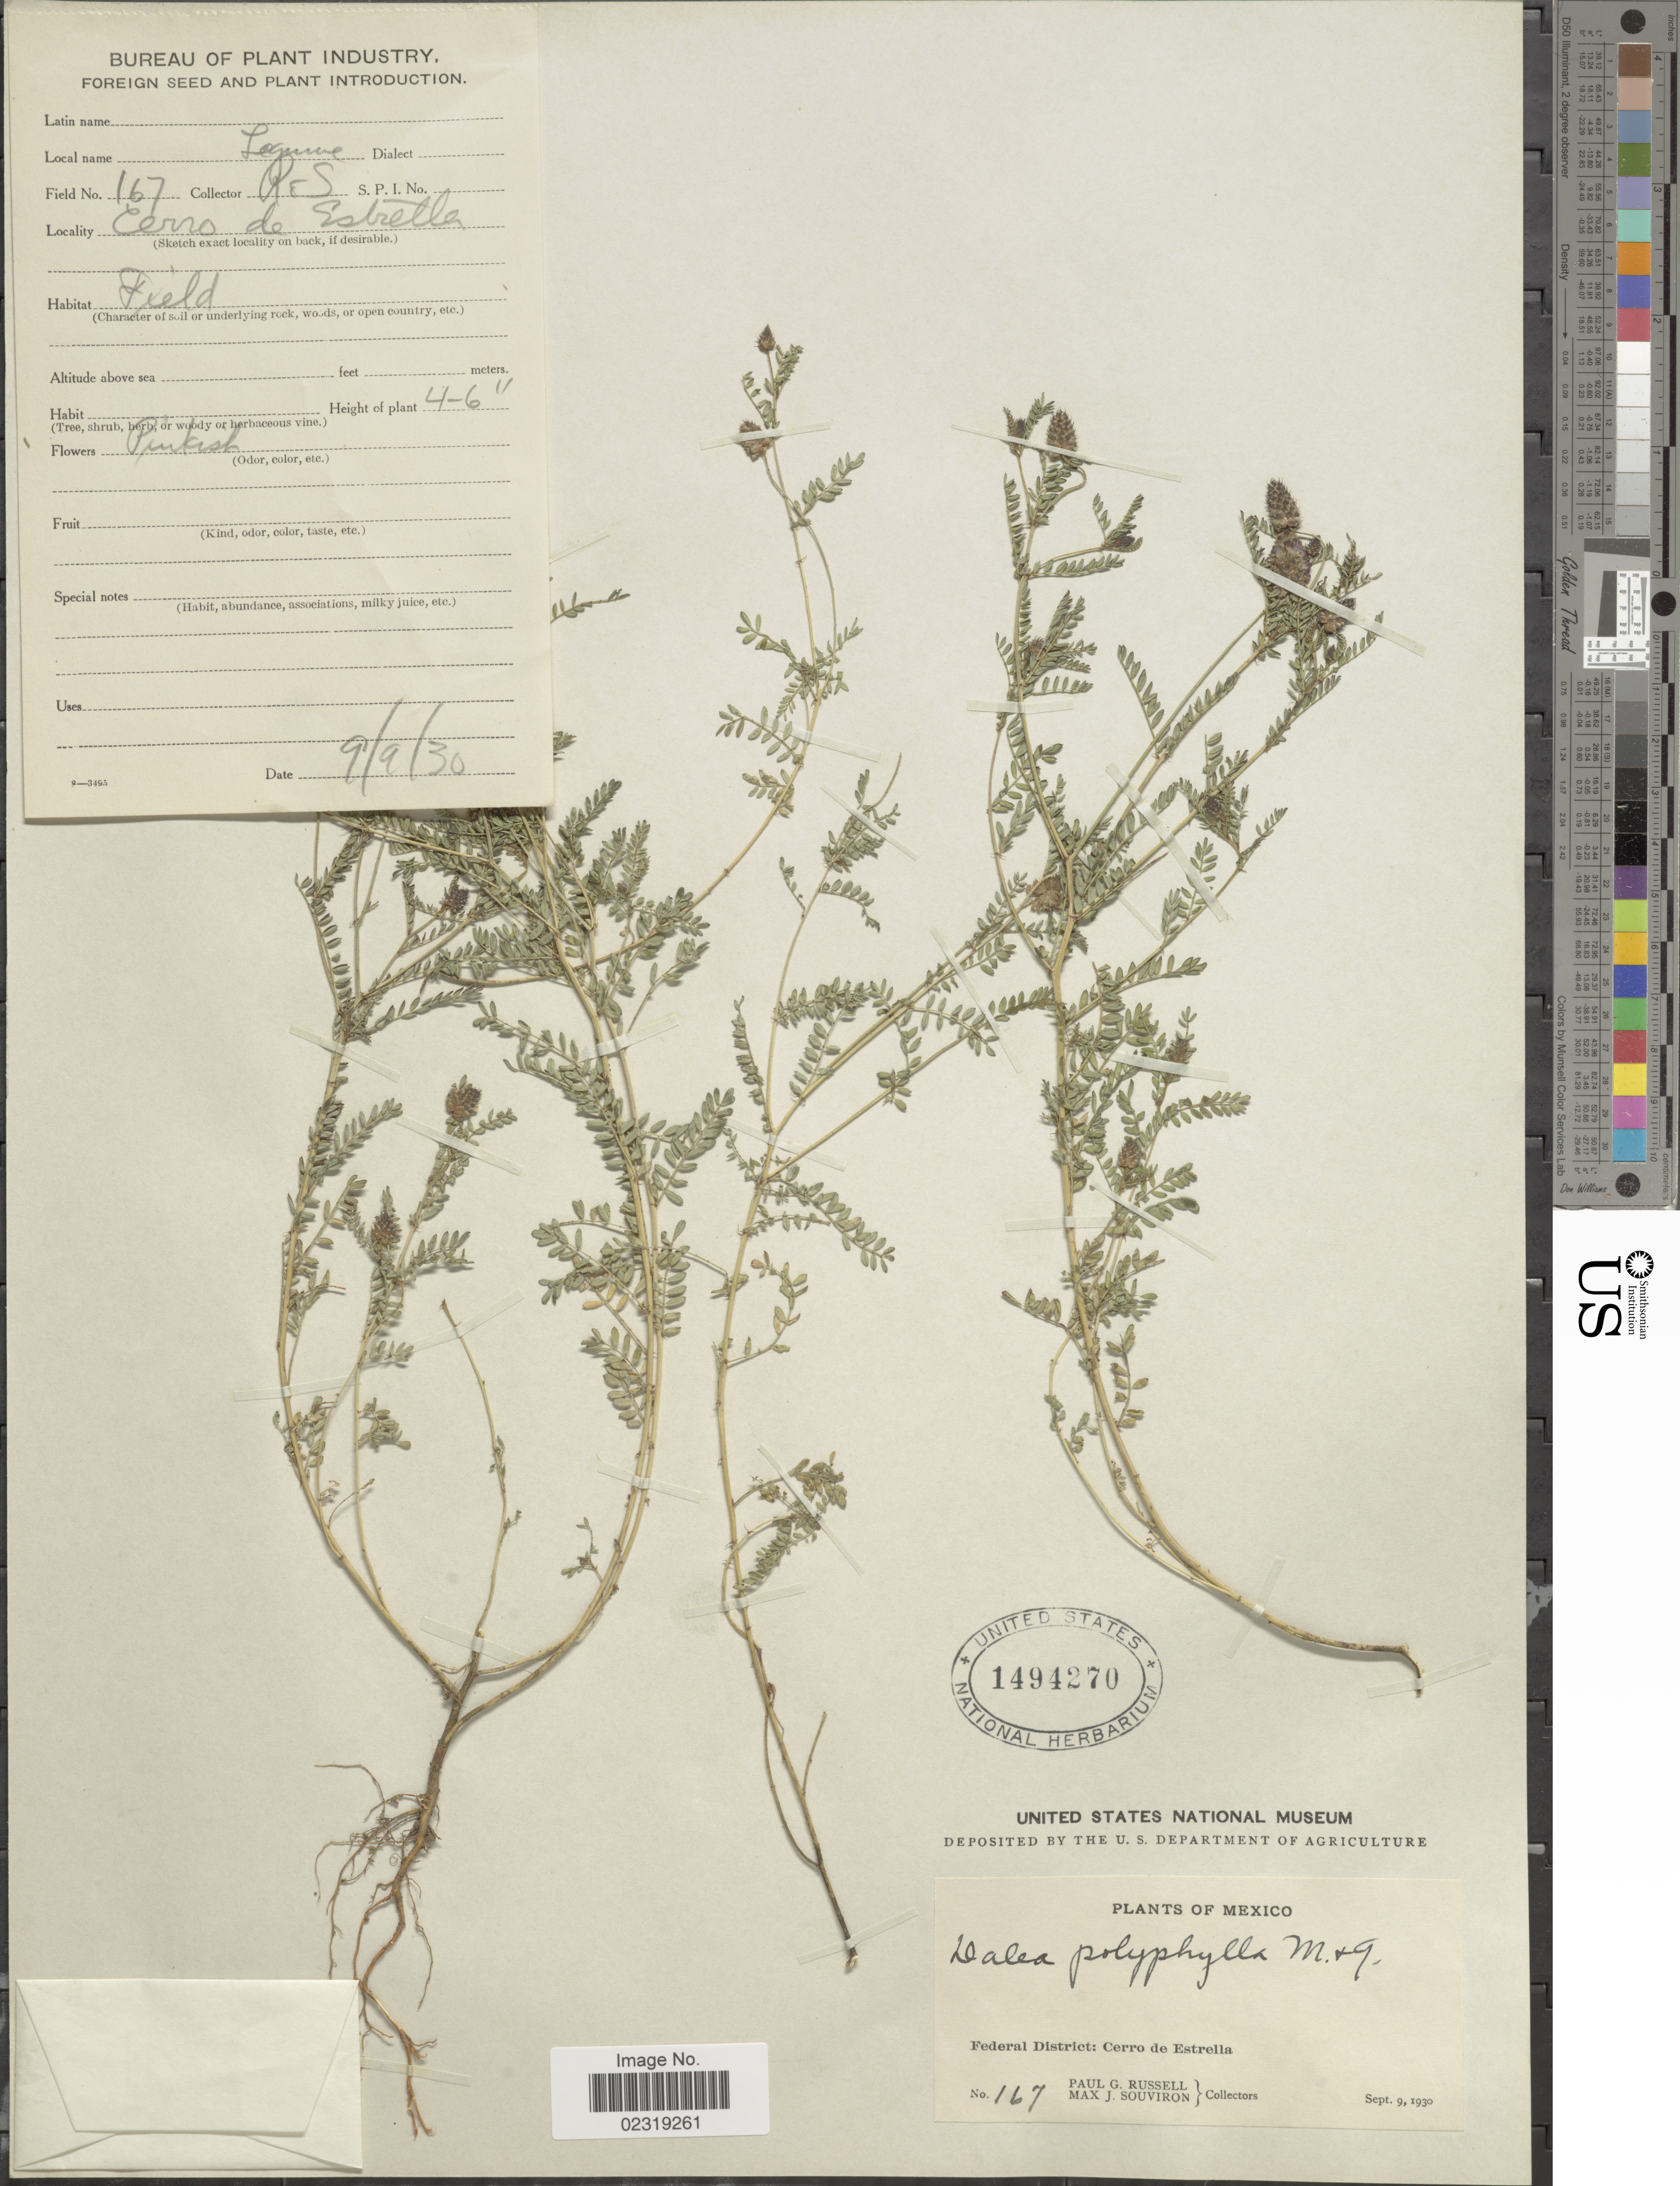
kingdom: Plantae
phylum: Tracheophyta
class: Magnoliopsida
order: Fabales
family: Fabaceae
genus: Dalea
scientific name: Dalea foliolosa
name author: (Aiton) Barneby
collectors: P. G. Russell & M. J. Souviron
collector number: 167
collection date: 1930-09-09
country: Mexico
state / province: Distrito Federal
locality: Cerro de Estrella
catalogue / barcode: US 1494270